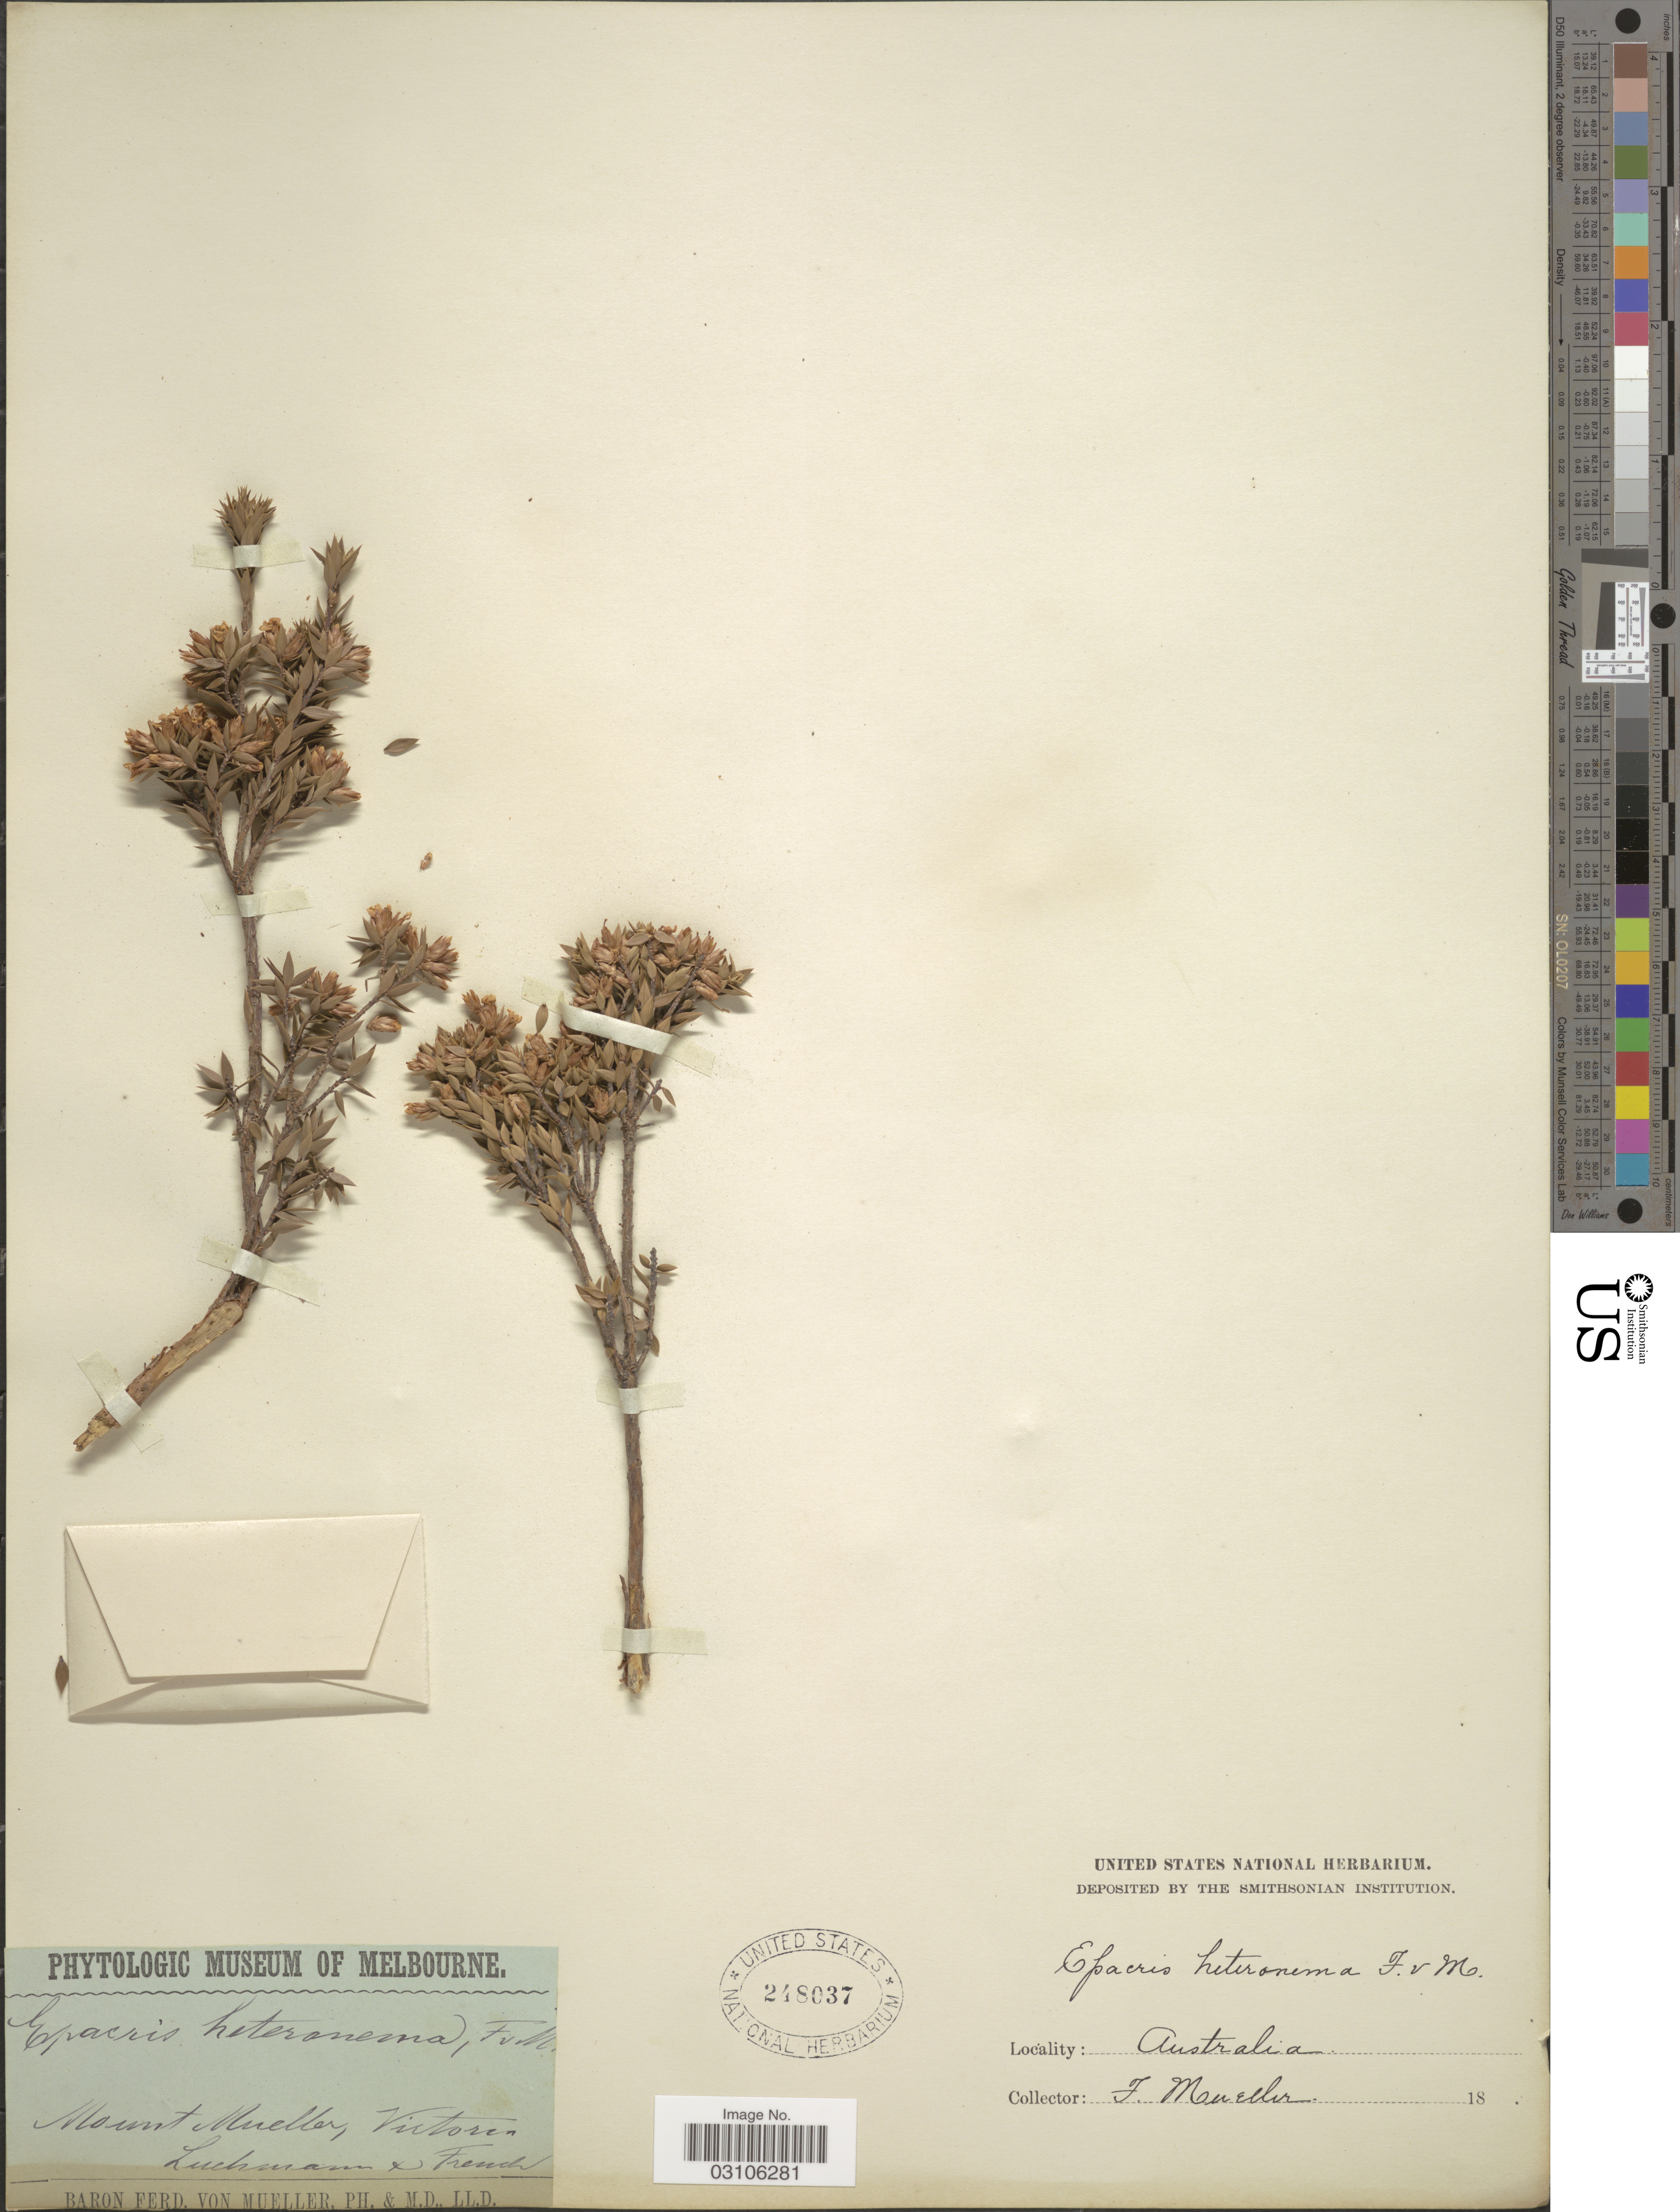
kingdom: Plantae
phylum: Tracheophyta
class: Magnoliopsida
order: Ericales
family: Ericaceae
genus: Epacris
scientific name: Epacris heteronema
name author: Labill.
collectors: F. Mueller, Luchmann & French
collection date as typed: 18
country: Australia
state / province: Victoria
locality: Mount Mueller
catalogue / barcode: US 248037